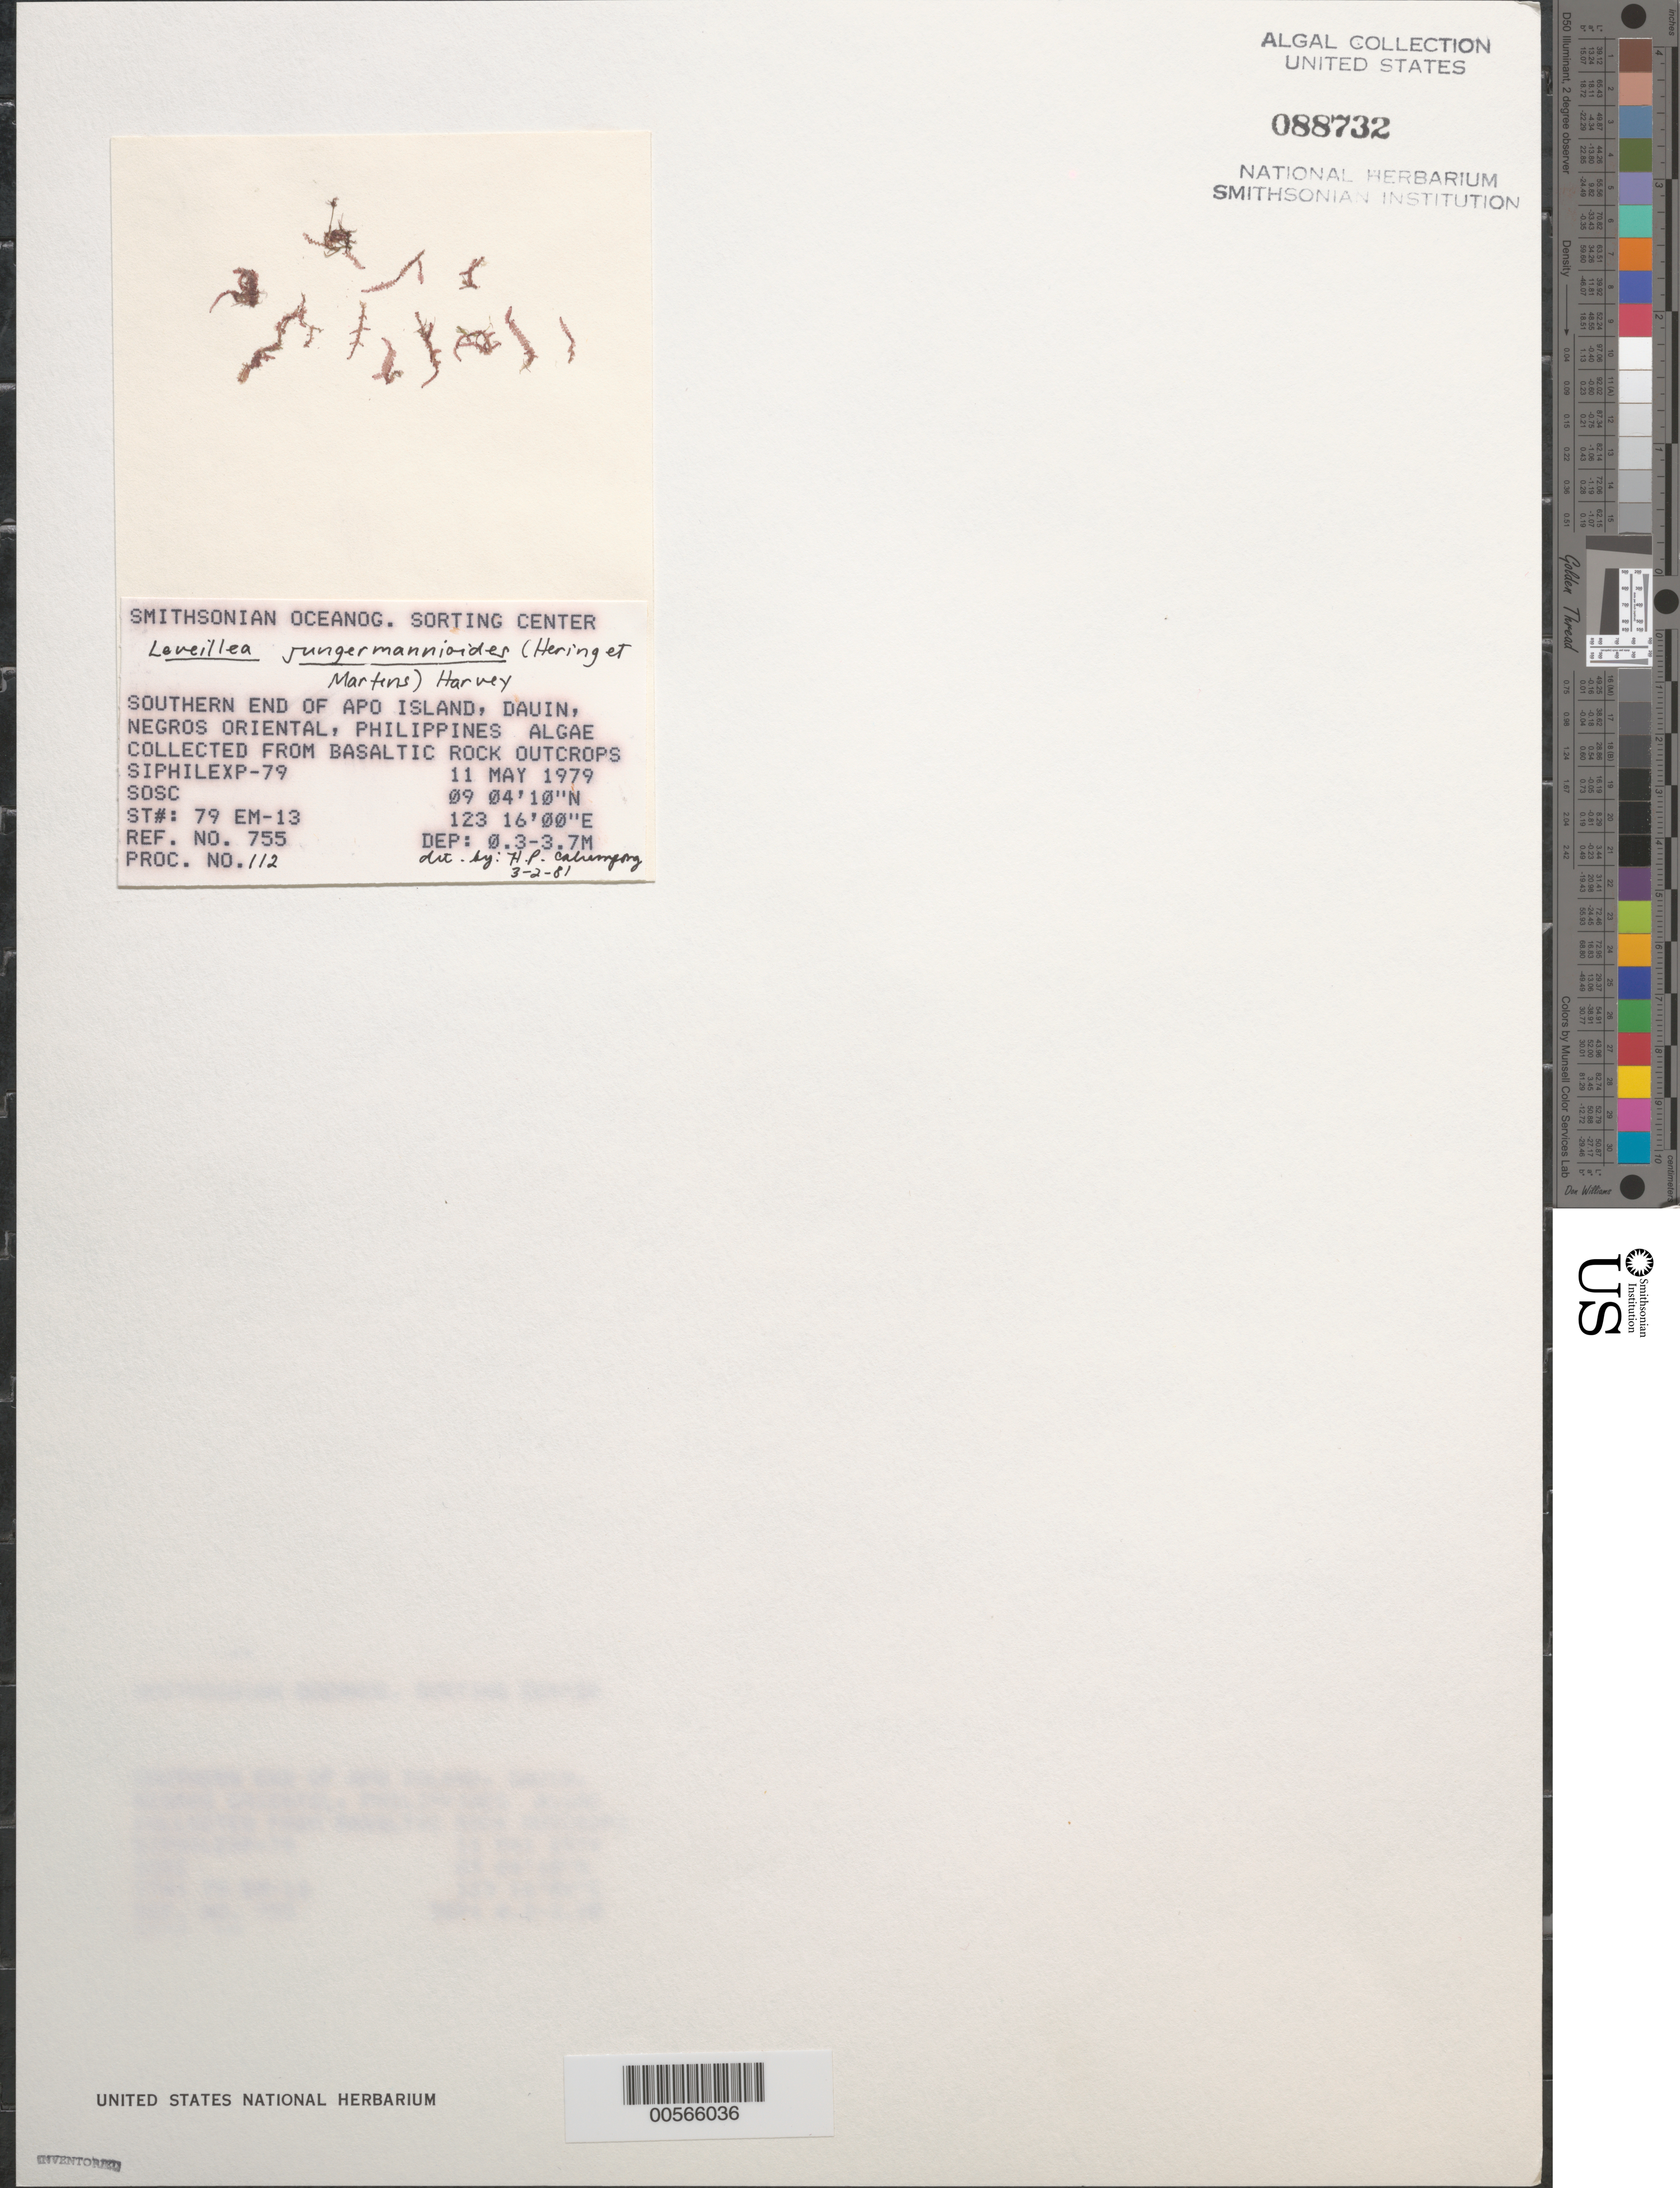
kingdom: Plantae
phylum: Rhodophyta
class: Florideophyceae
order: Ceramiales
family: Rhodomelaceae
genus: Leveillea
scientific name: Leveillea jungermannioides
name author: (Hering & G. Martens in G. Martens & Hering) Harv.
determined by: Calumpong, H. P.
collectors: SOSC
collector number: Station 79 Em-13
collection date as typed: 11 May 1979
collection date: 1979-05-11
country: Philippines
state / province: Central Visayas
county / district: Negros Oriental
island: Negros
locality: Apo Island, Dauin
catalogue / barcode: US 88732